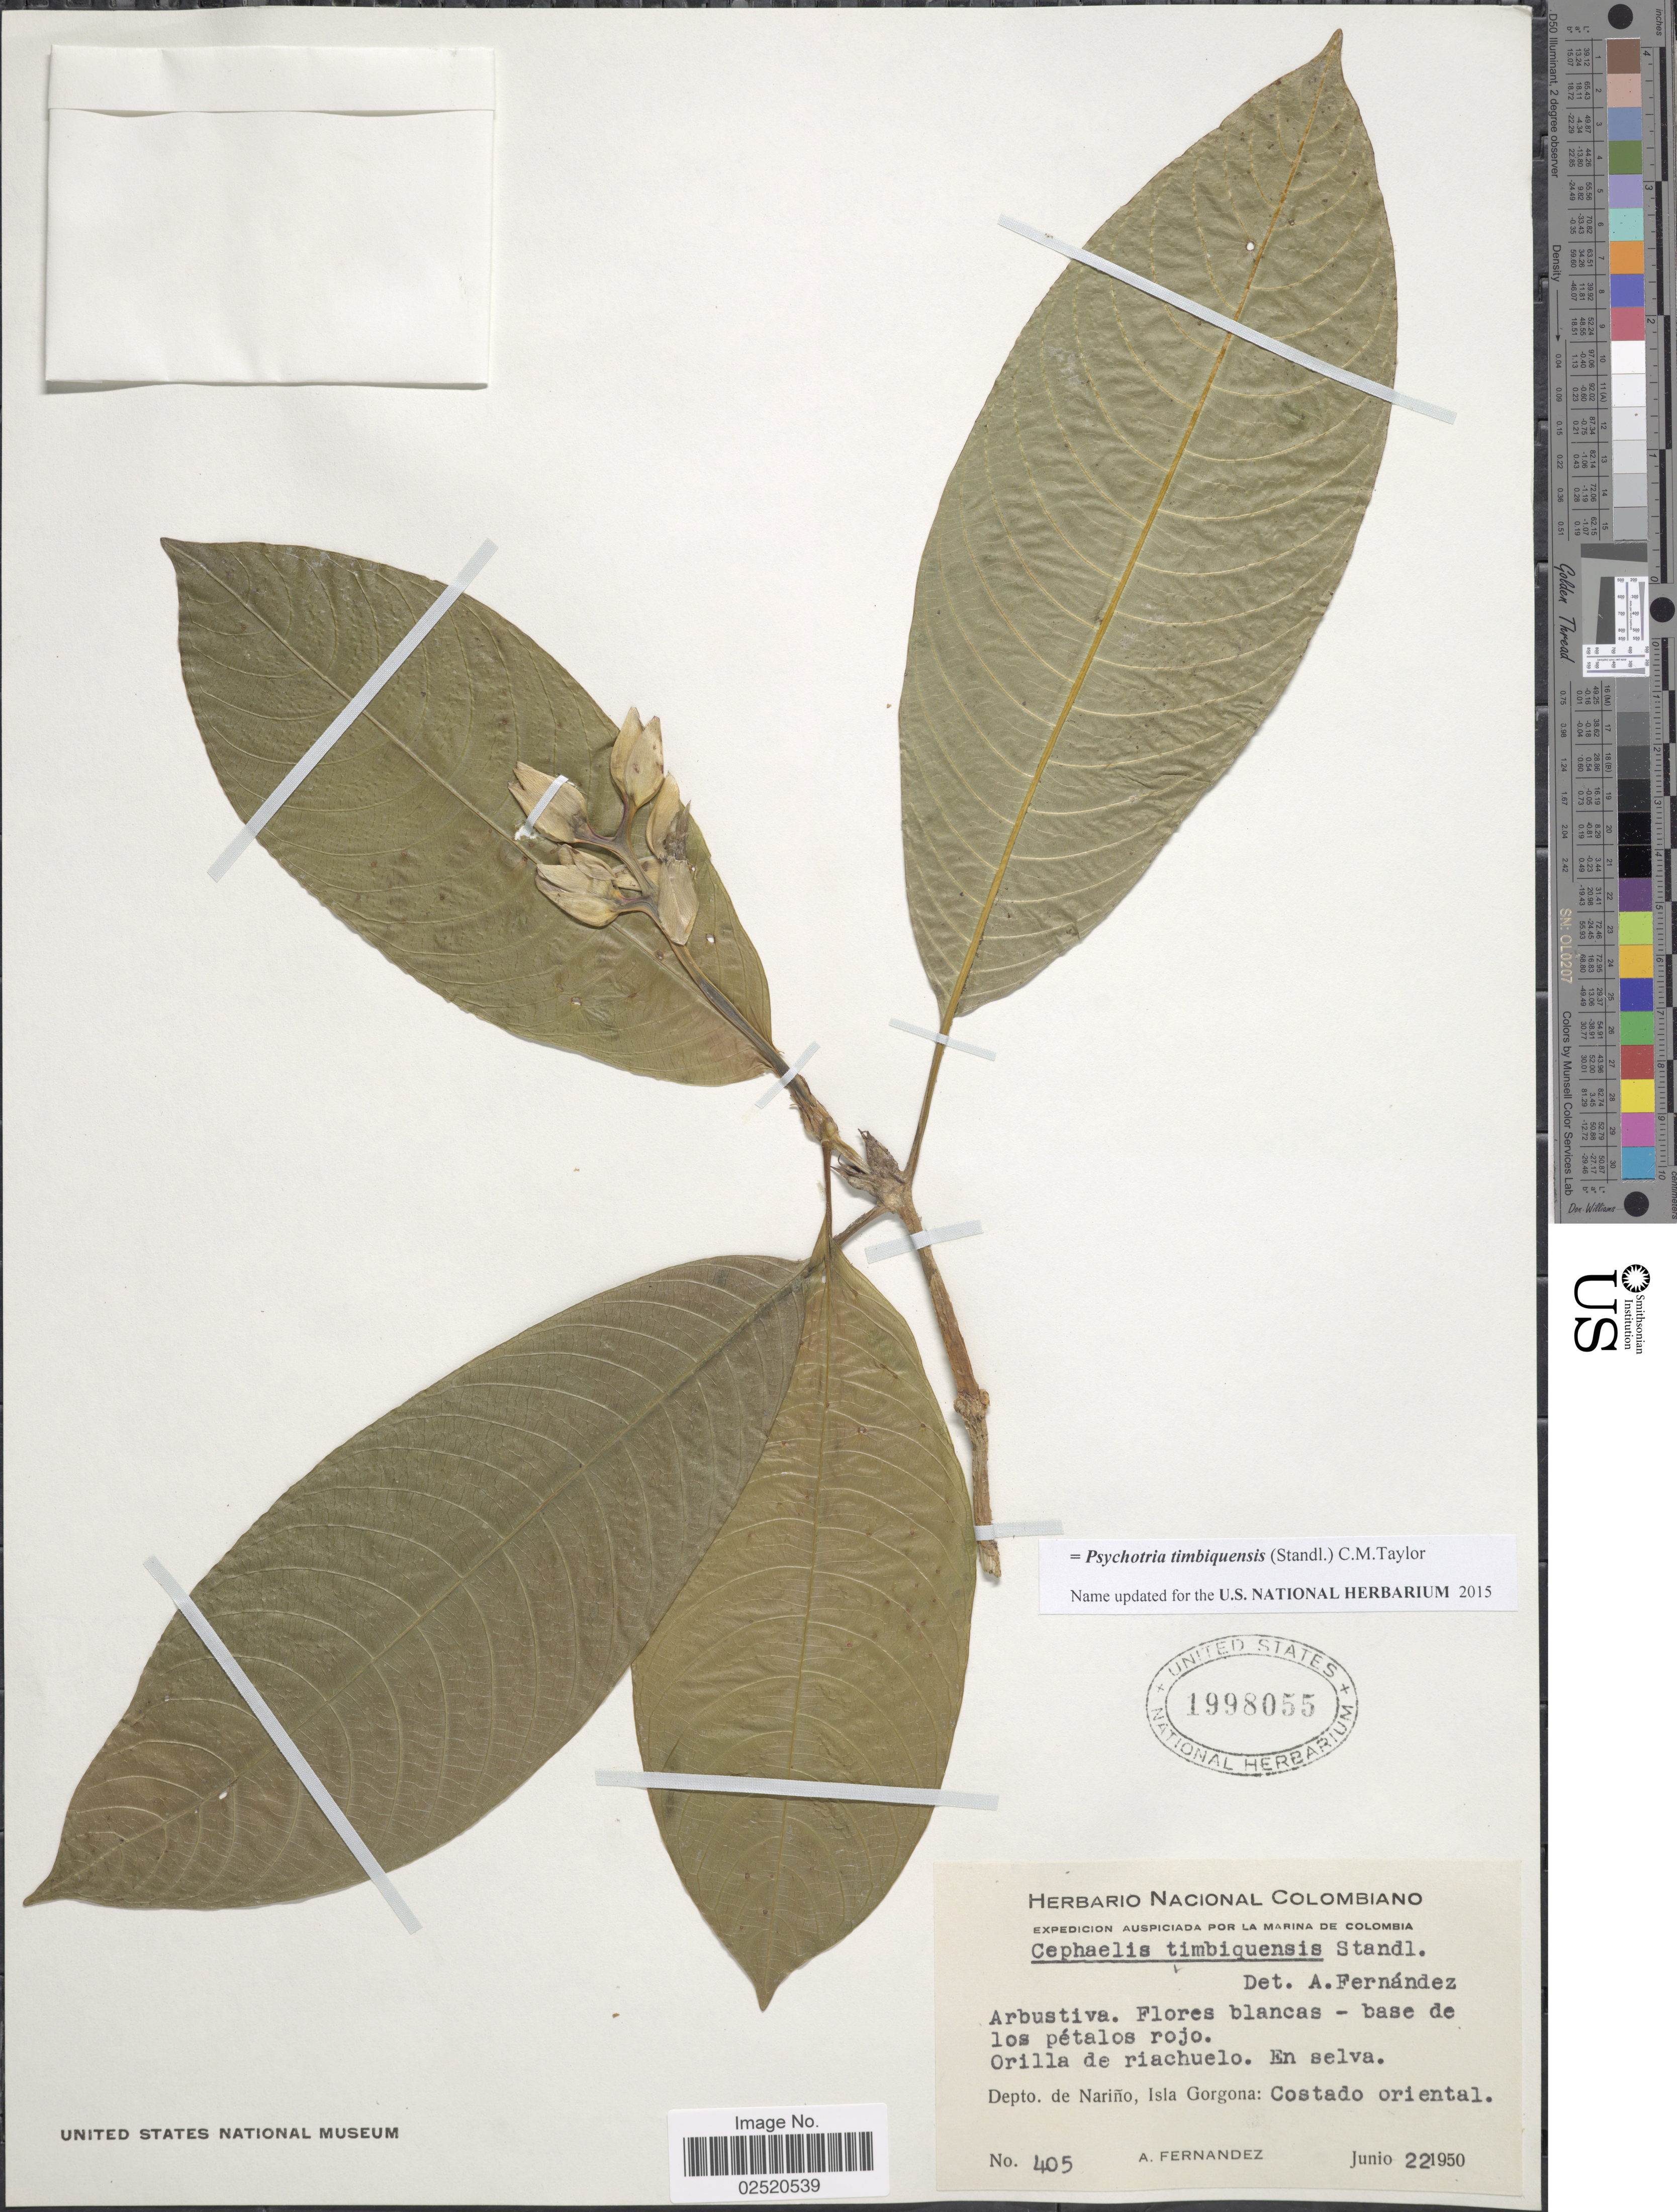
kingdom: Plantae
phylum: Tracheophyta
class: Magnoliopsida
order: Gentianales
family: Rubiaceae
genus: Psychotria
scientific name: Psychotria timbiquensis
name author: (Standl.) C.M. Taylor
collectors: A. Fernandez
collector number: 405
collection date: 1950-06-22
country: Colombia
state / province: Nariño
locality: Isla Gorgona: Costado oriental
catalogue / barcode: US 1998055